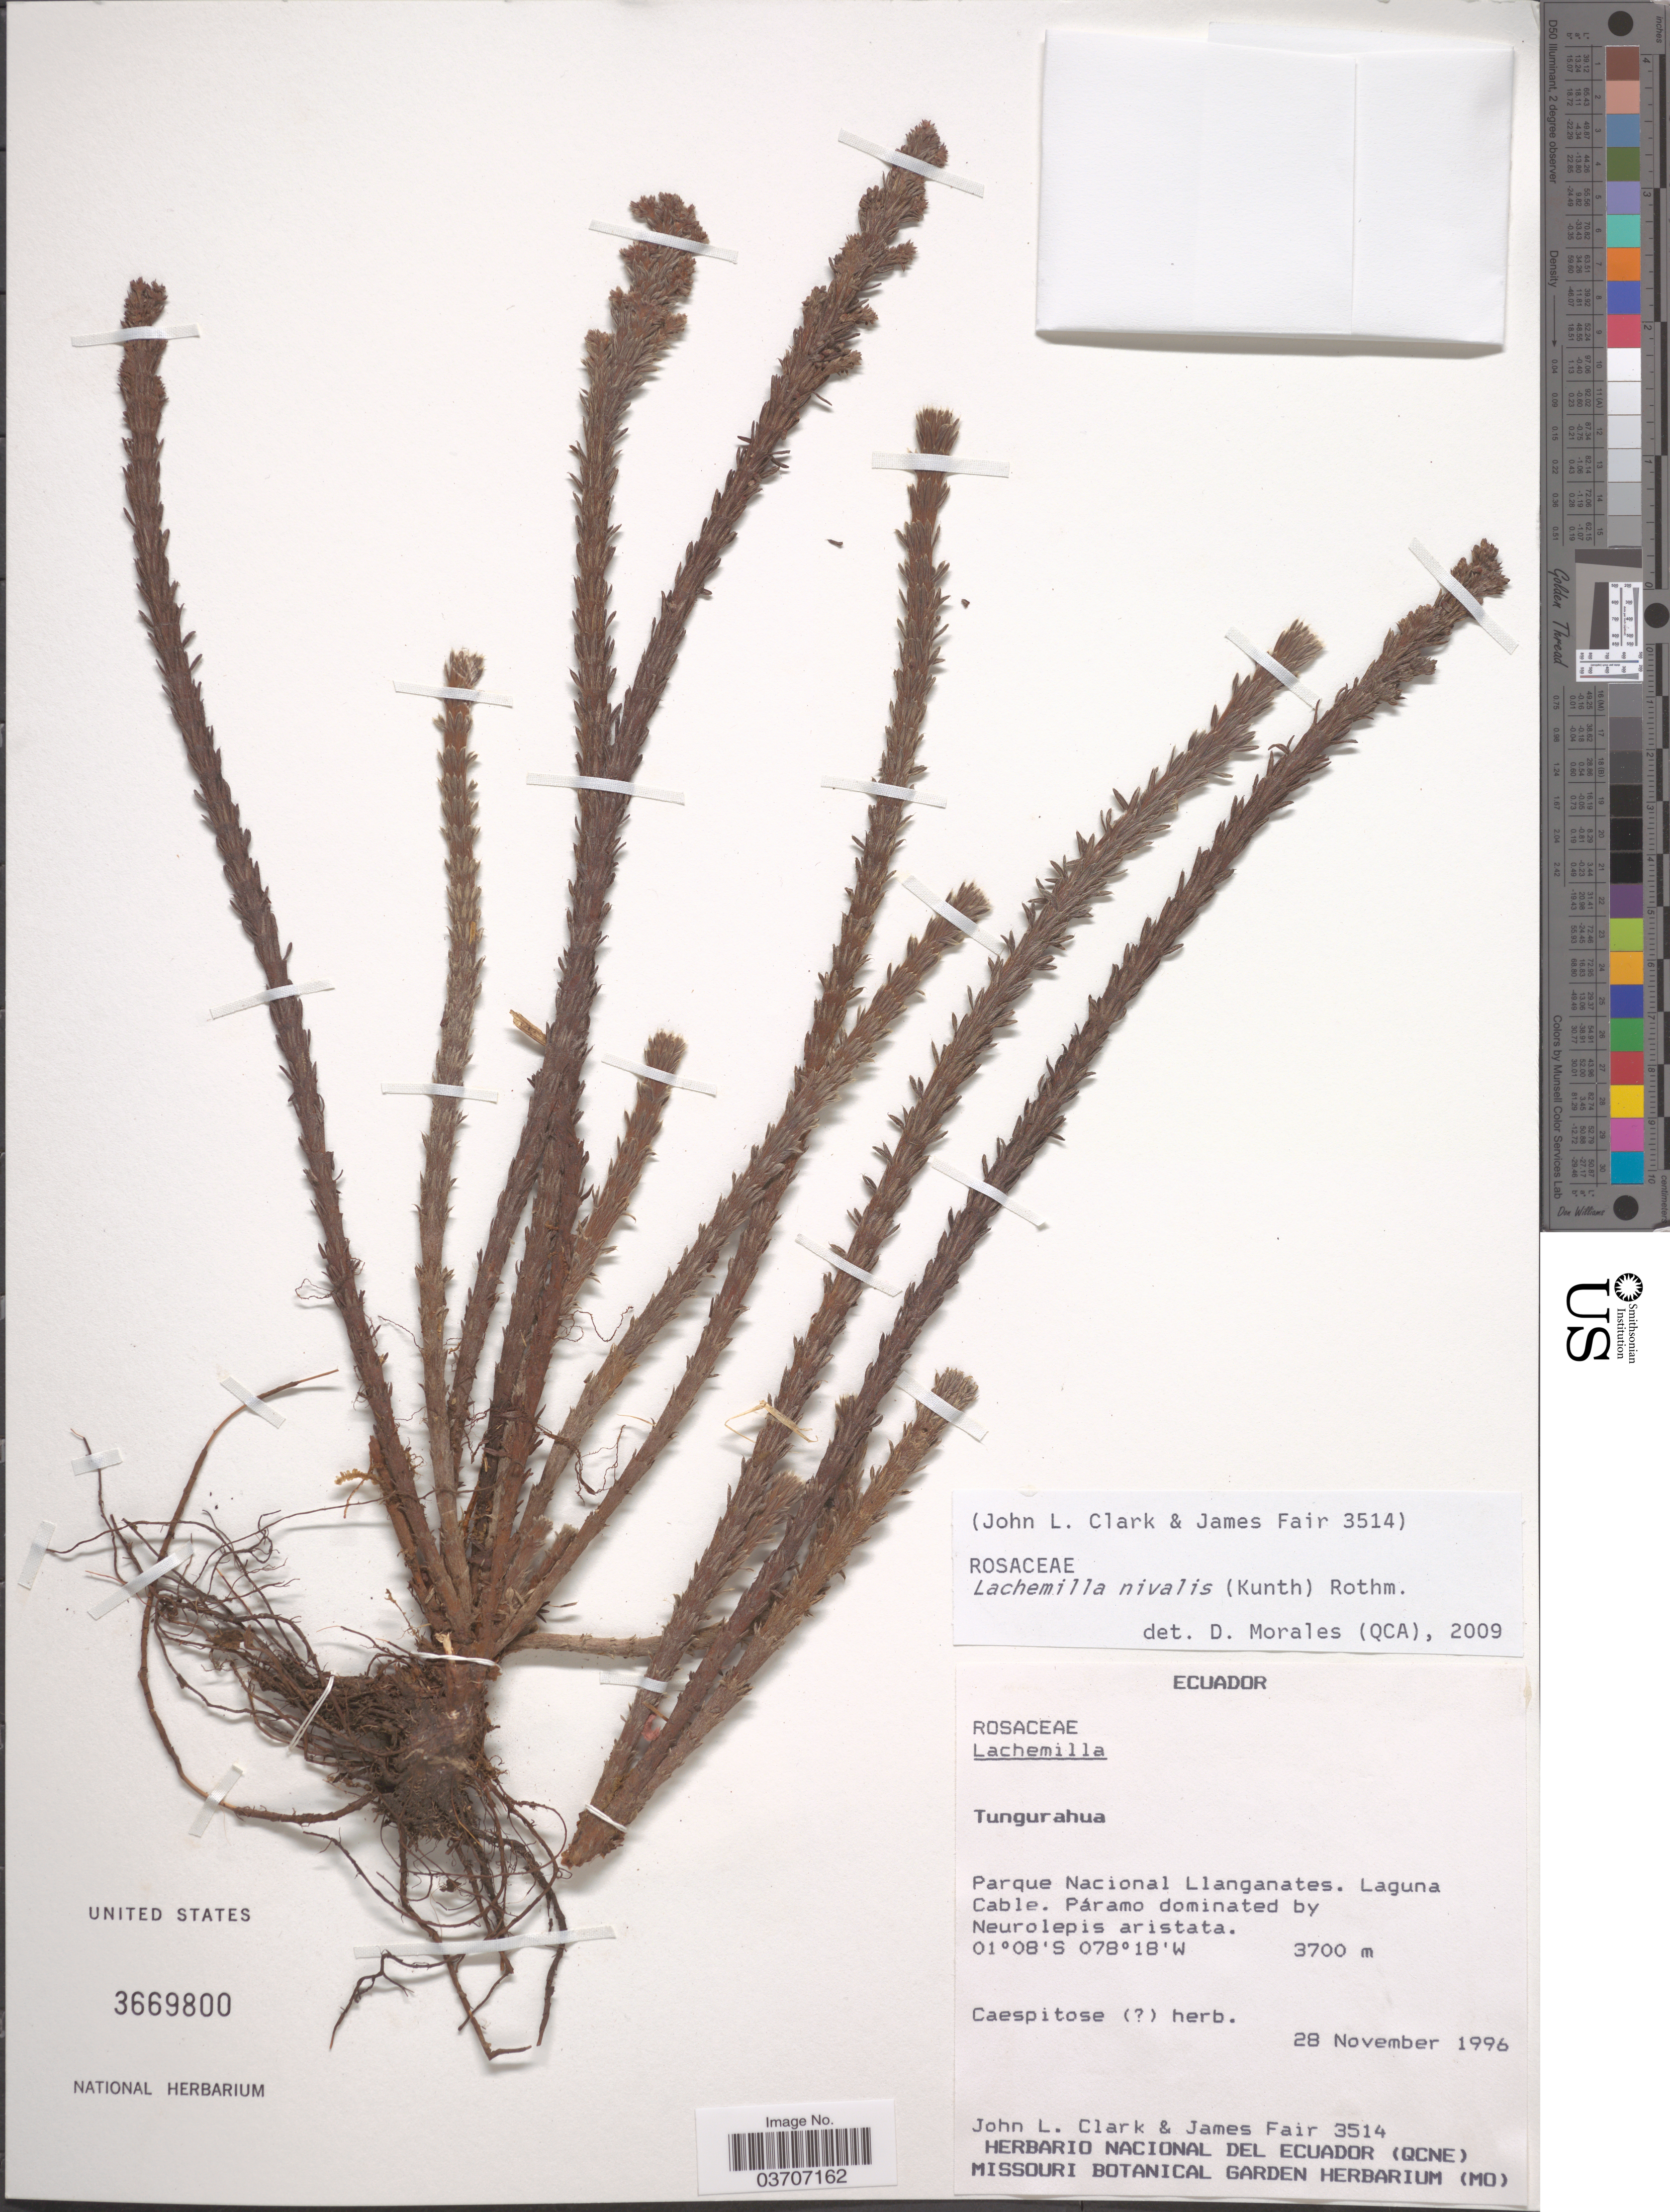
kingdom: Plantae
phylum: Tracheophyta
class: Magnoliopsida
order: Rosales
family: Rosaceae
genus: Lachemilla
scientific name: Lachemilla nivalis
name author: (Kunth) Rothm.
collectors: J. L. Clark & J. Fair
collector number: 3514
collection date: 1996-11-28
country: Ecuador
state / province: Tungurahua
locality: Parque Nacional Llanganates. Laguna Cable.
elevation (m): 3700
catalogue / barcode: US 3669800